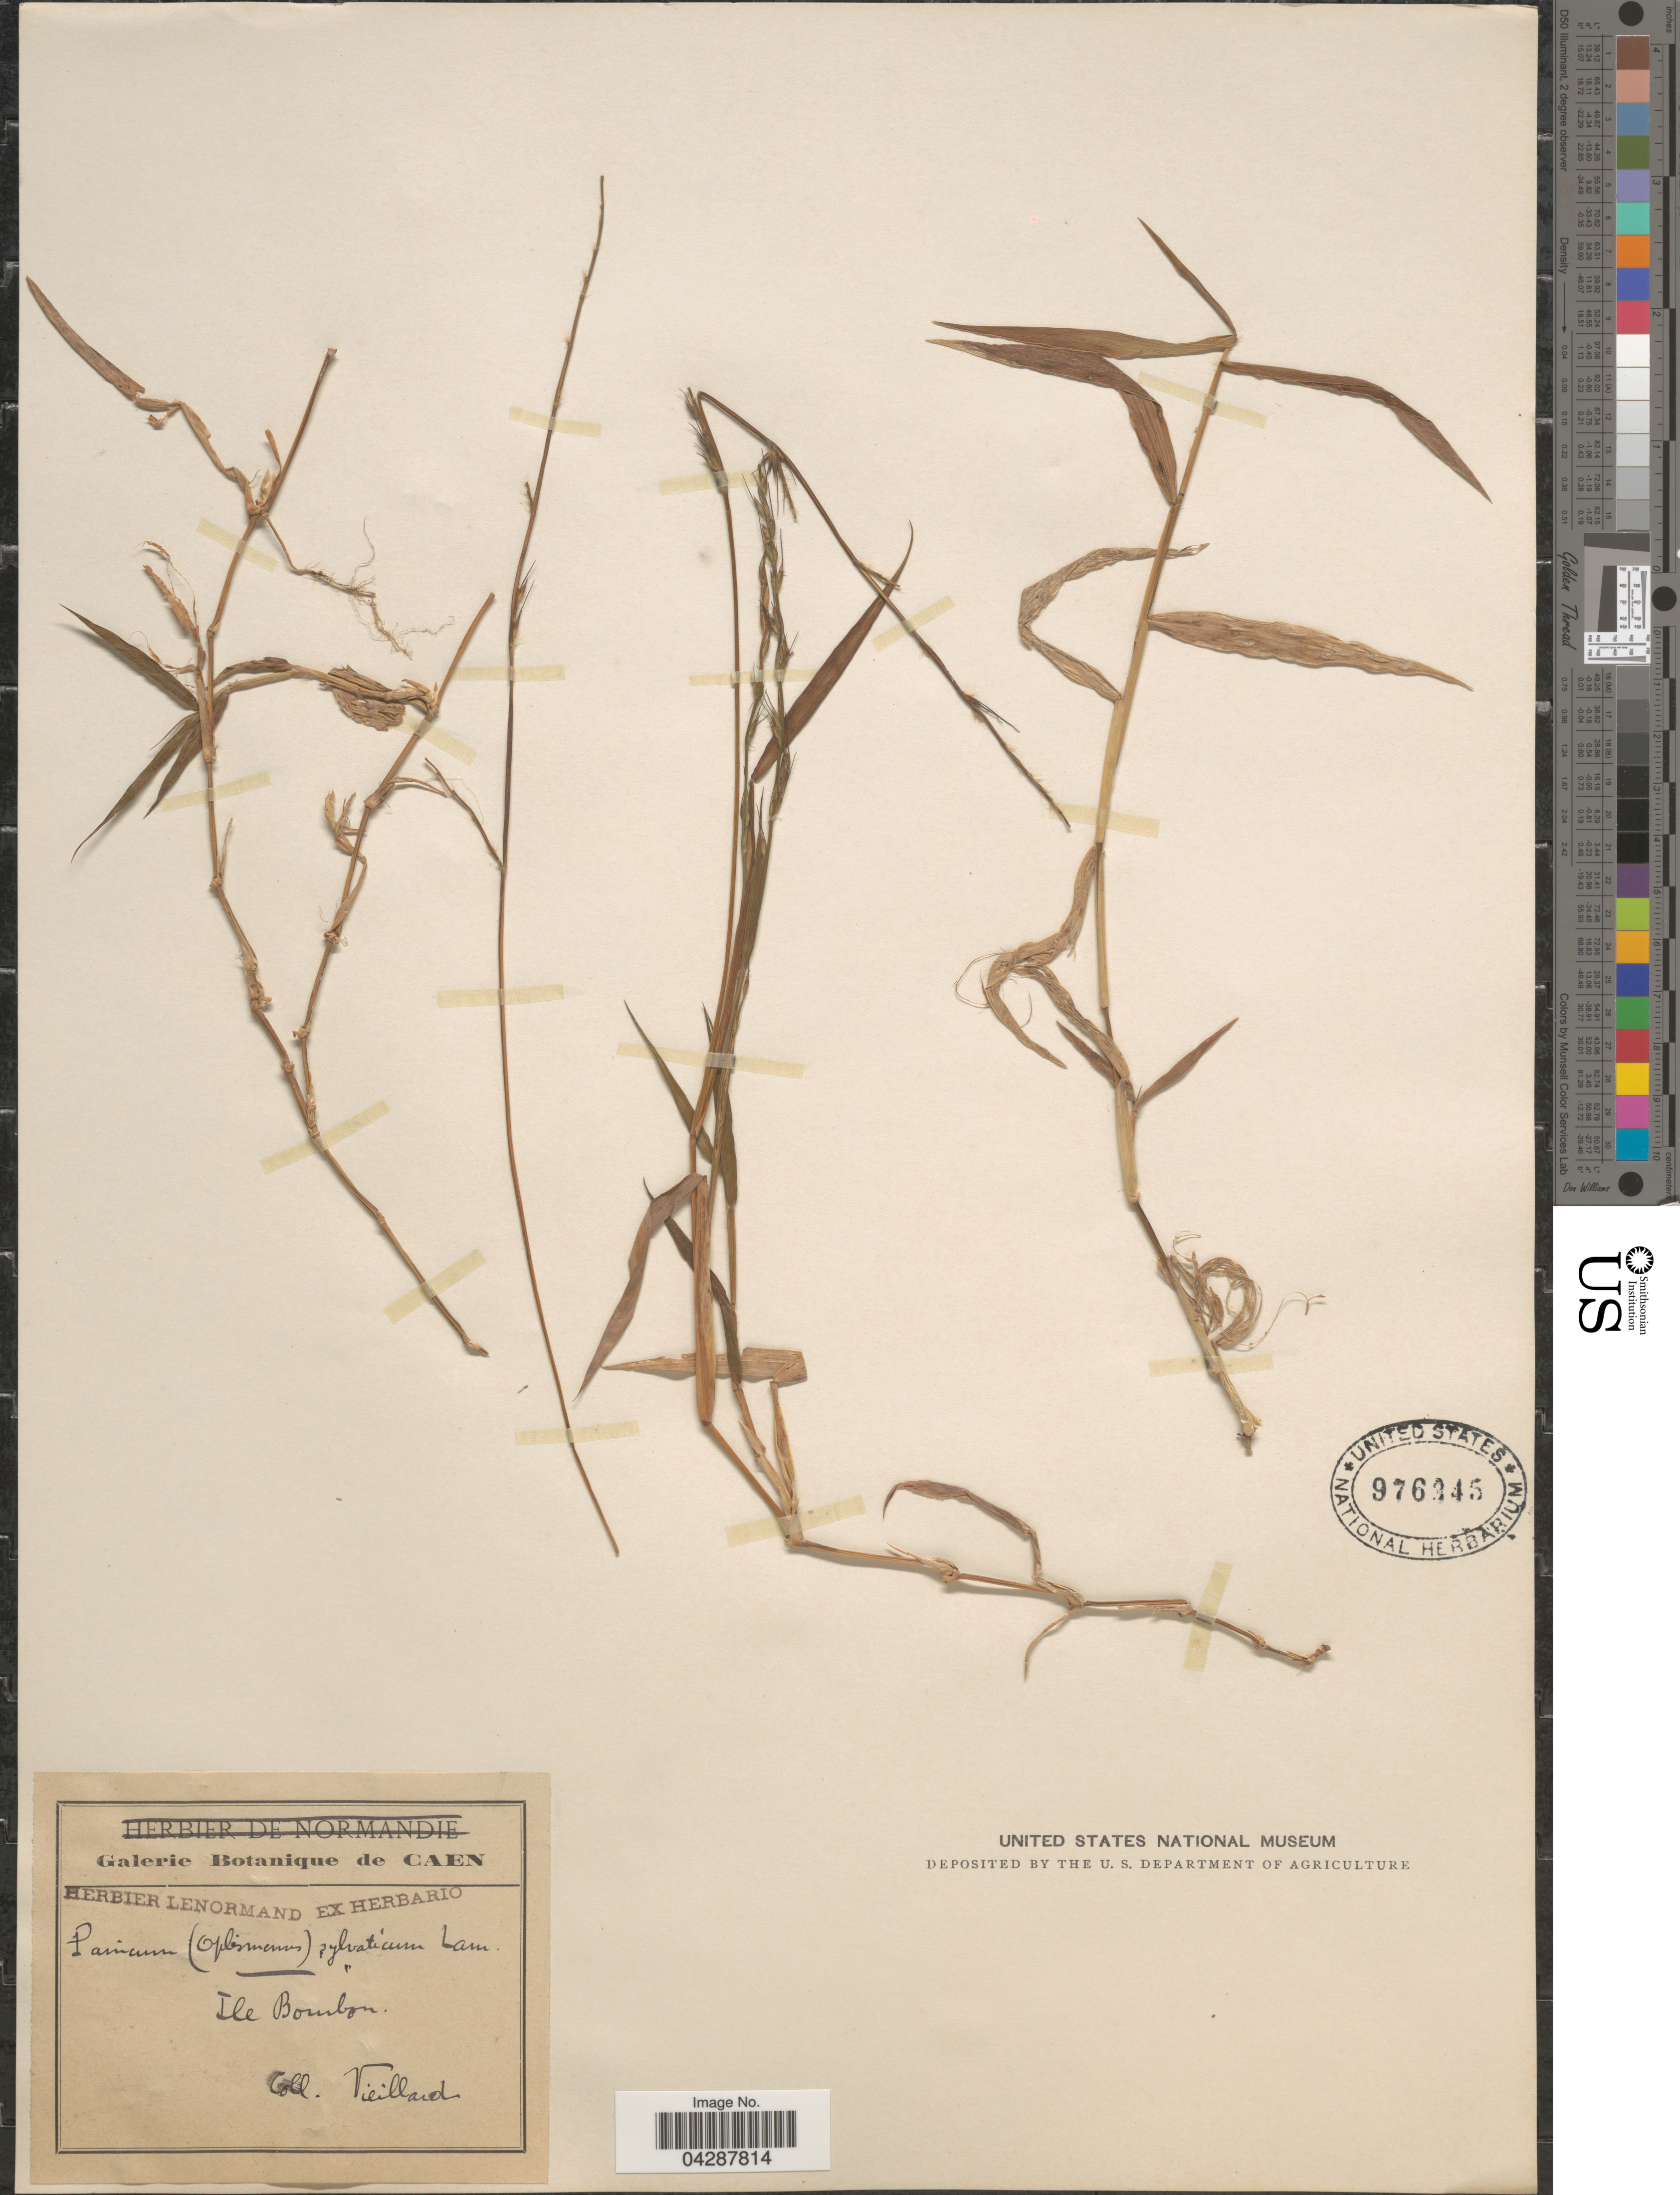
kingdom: Plantae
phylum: Tracheophyta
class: Liliopsida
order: Poales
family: Poaceae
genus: Oplismenus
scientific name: Oplismenus compositus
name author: (L.) P. Beauv.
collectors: -. Vieillard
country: France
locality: Ile Bombon.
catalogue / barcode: US 976345